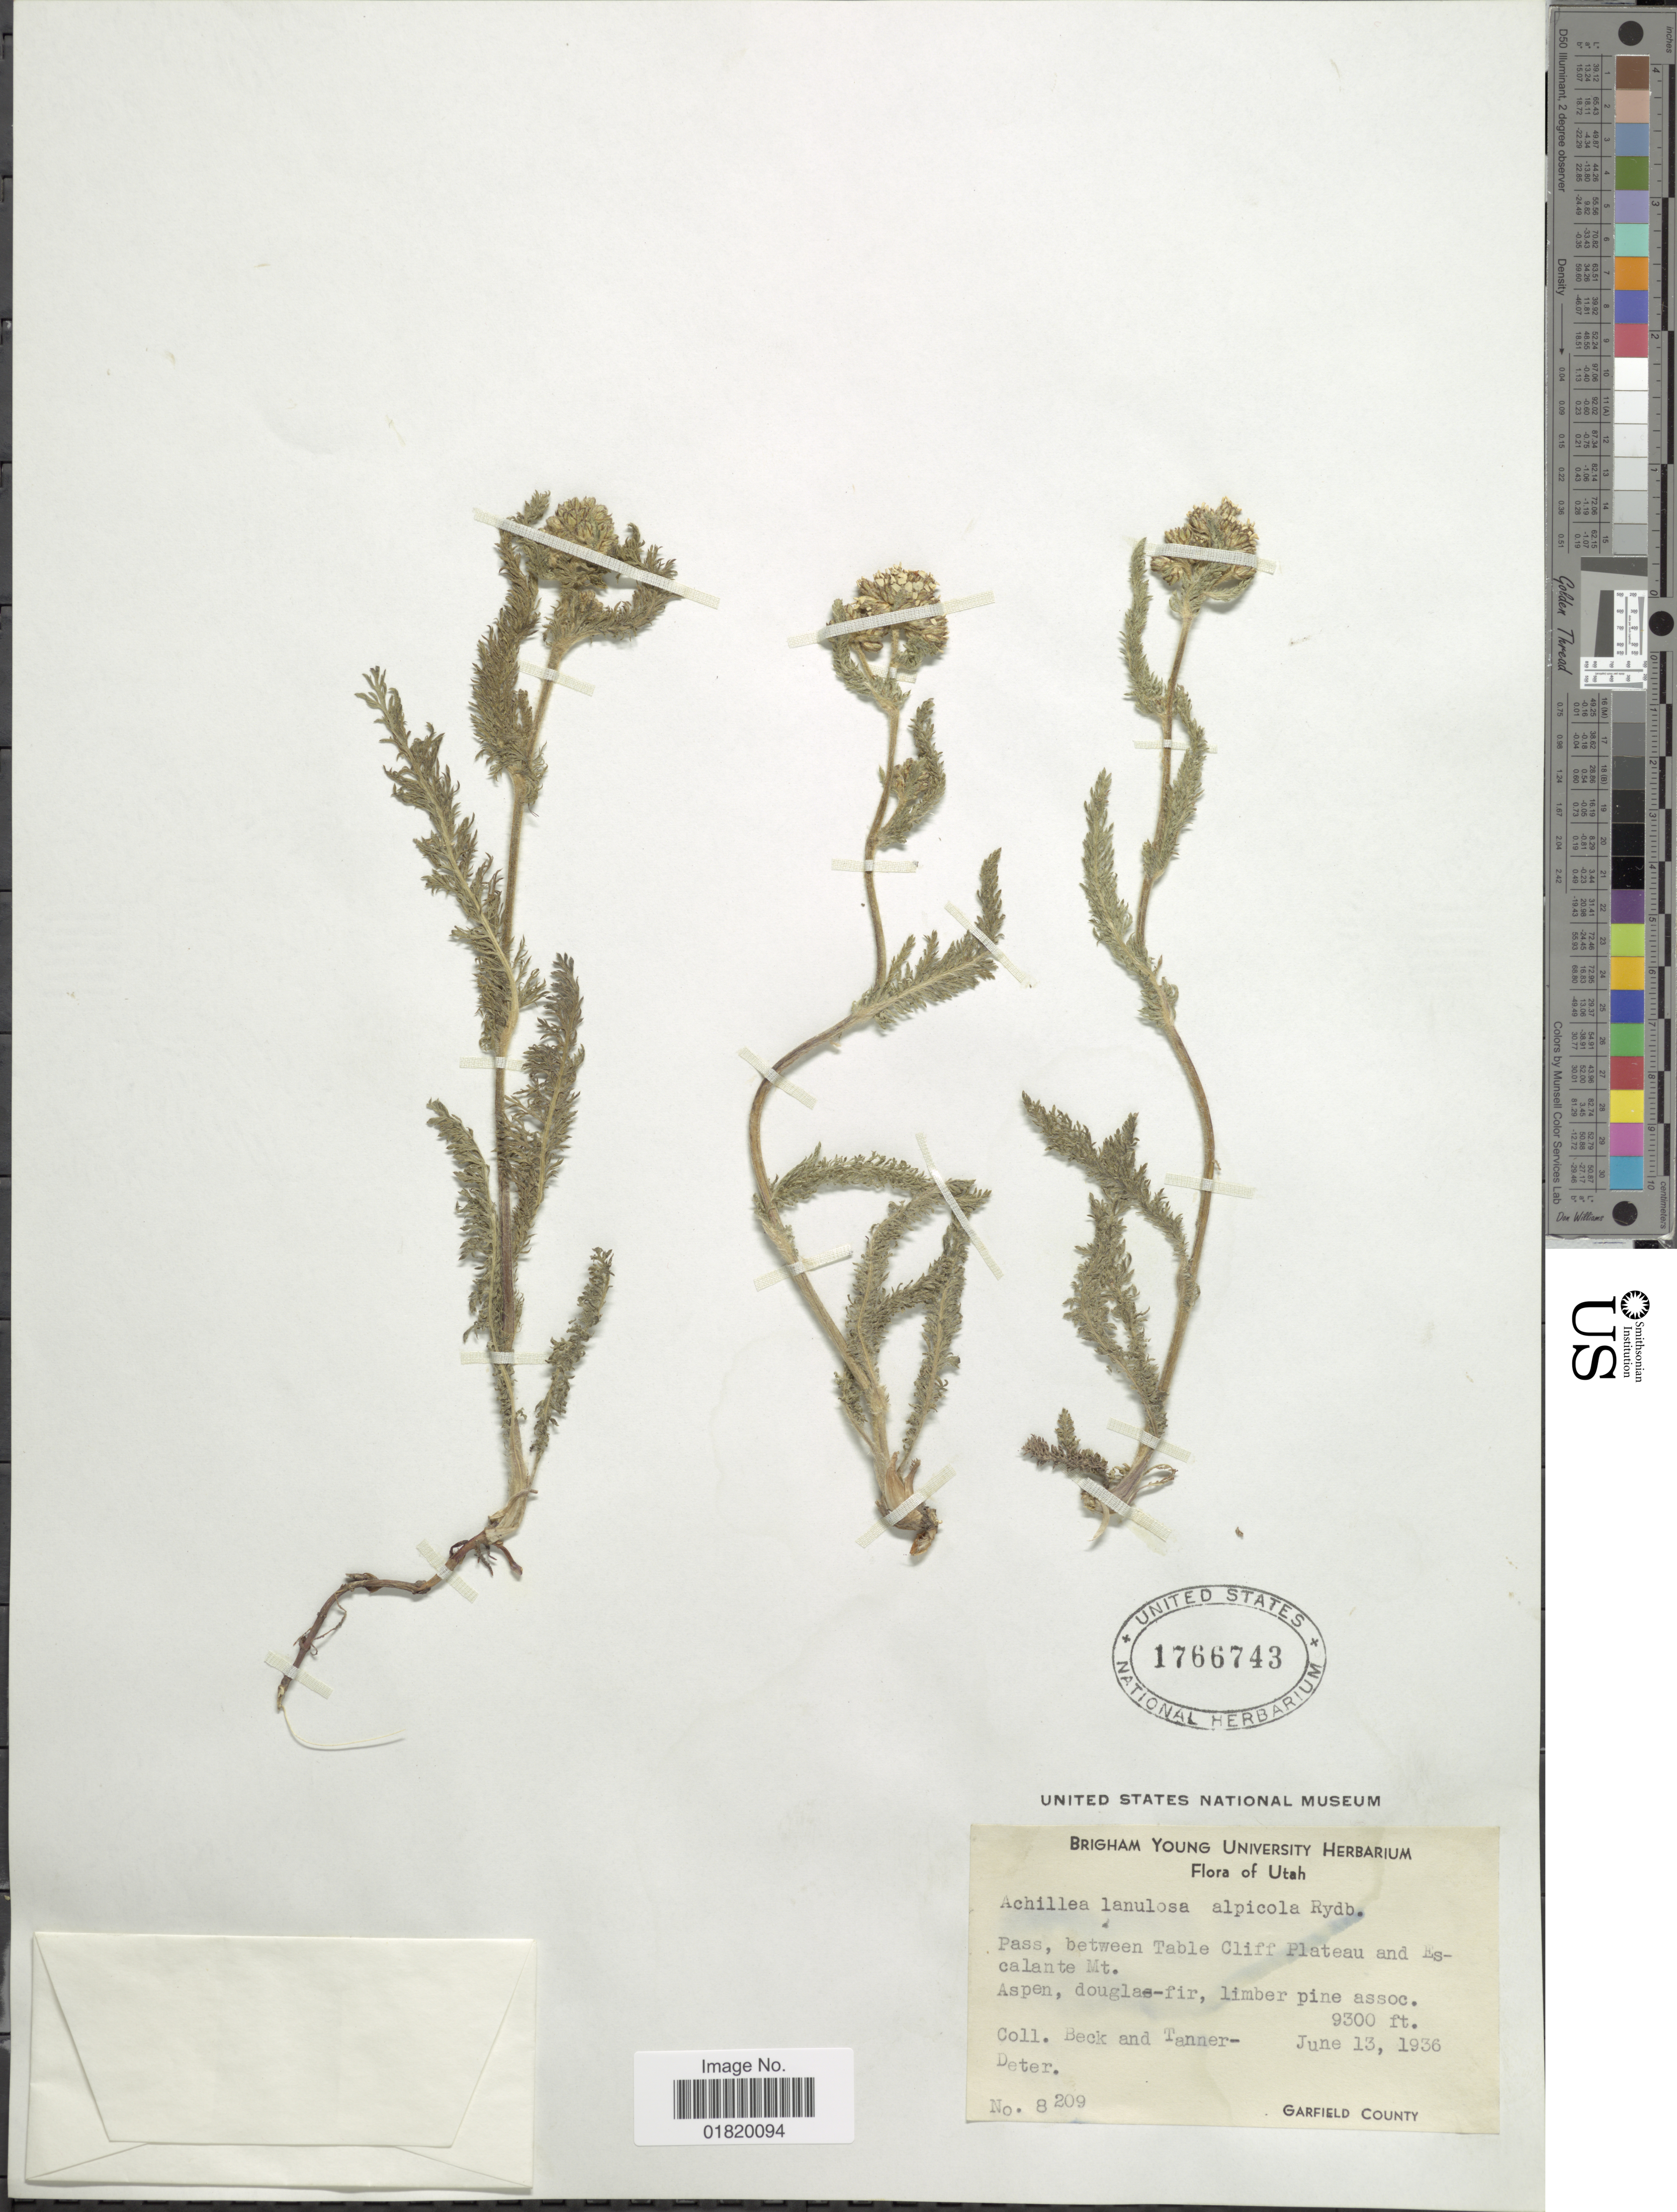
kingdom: Plantae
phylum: Tracheophyta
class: Magnoliopsida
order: Asterales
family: Asteraceae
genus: Achillea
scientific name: Achillea lanulosa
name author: Nutt.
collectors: -- Beck & -. Tanner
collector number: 8209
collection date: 1936-06-13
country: United States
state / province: Utah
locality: Pass, between Table Cliff Plateau and Escalante Mt.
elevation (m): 2835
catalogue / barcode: US 1766743